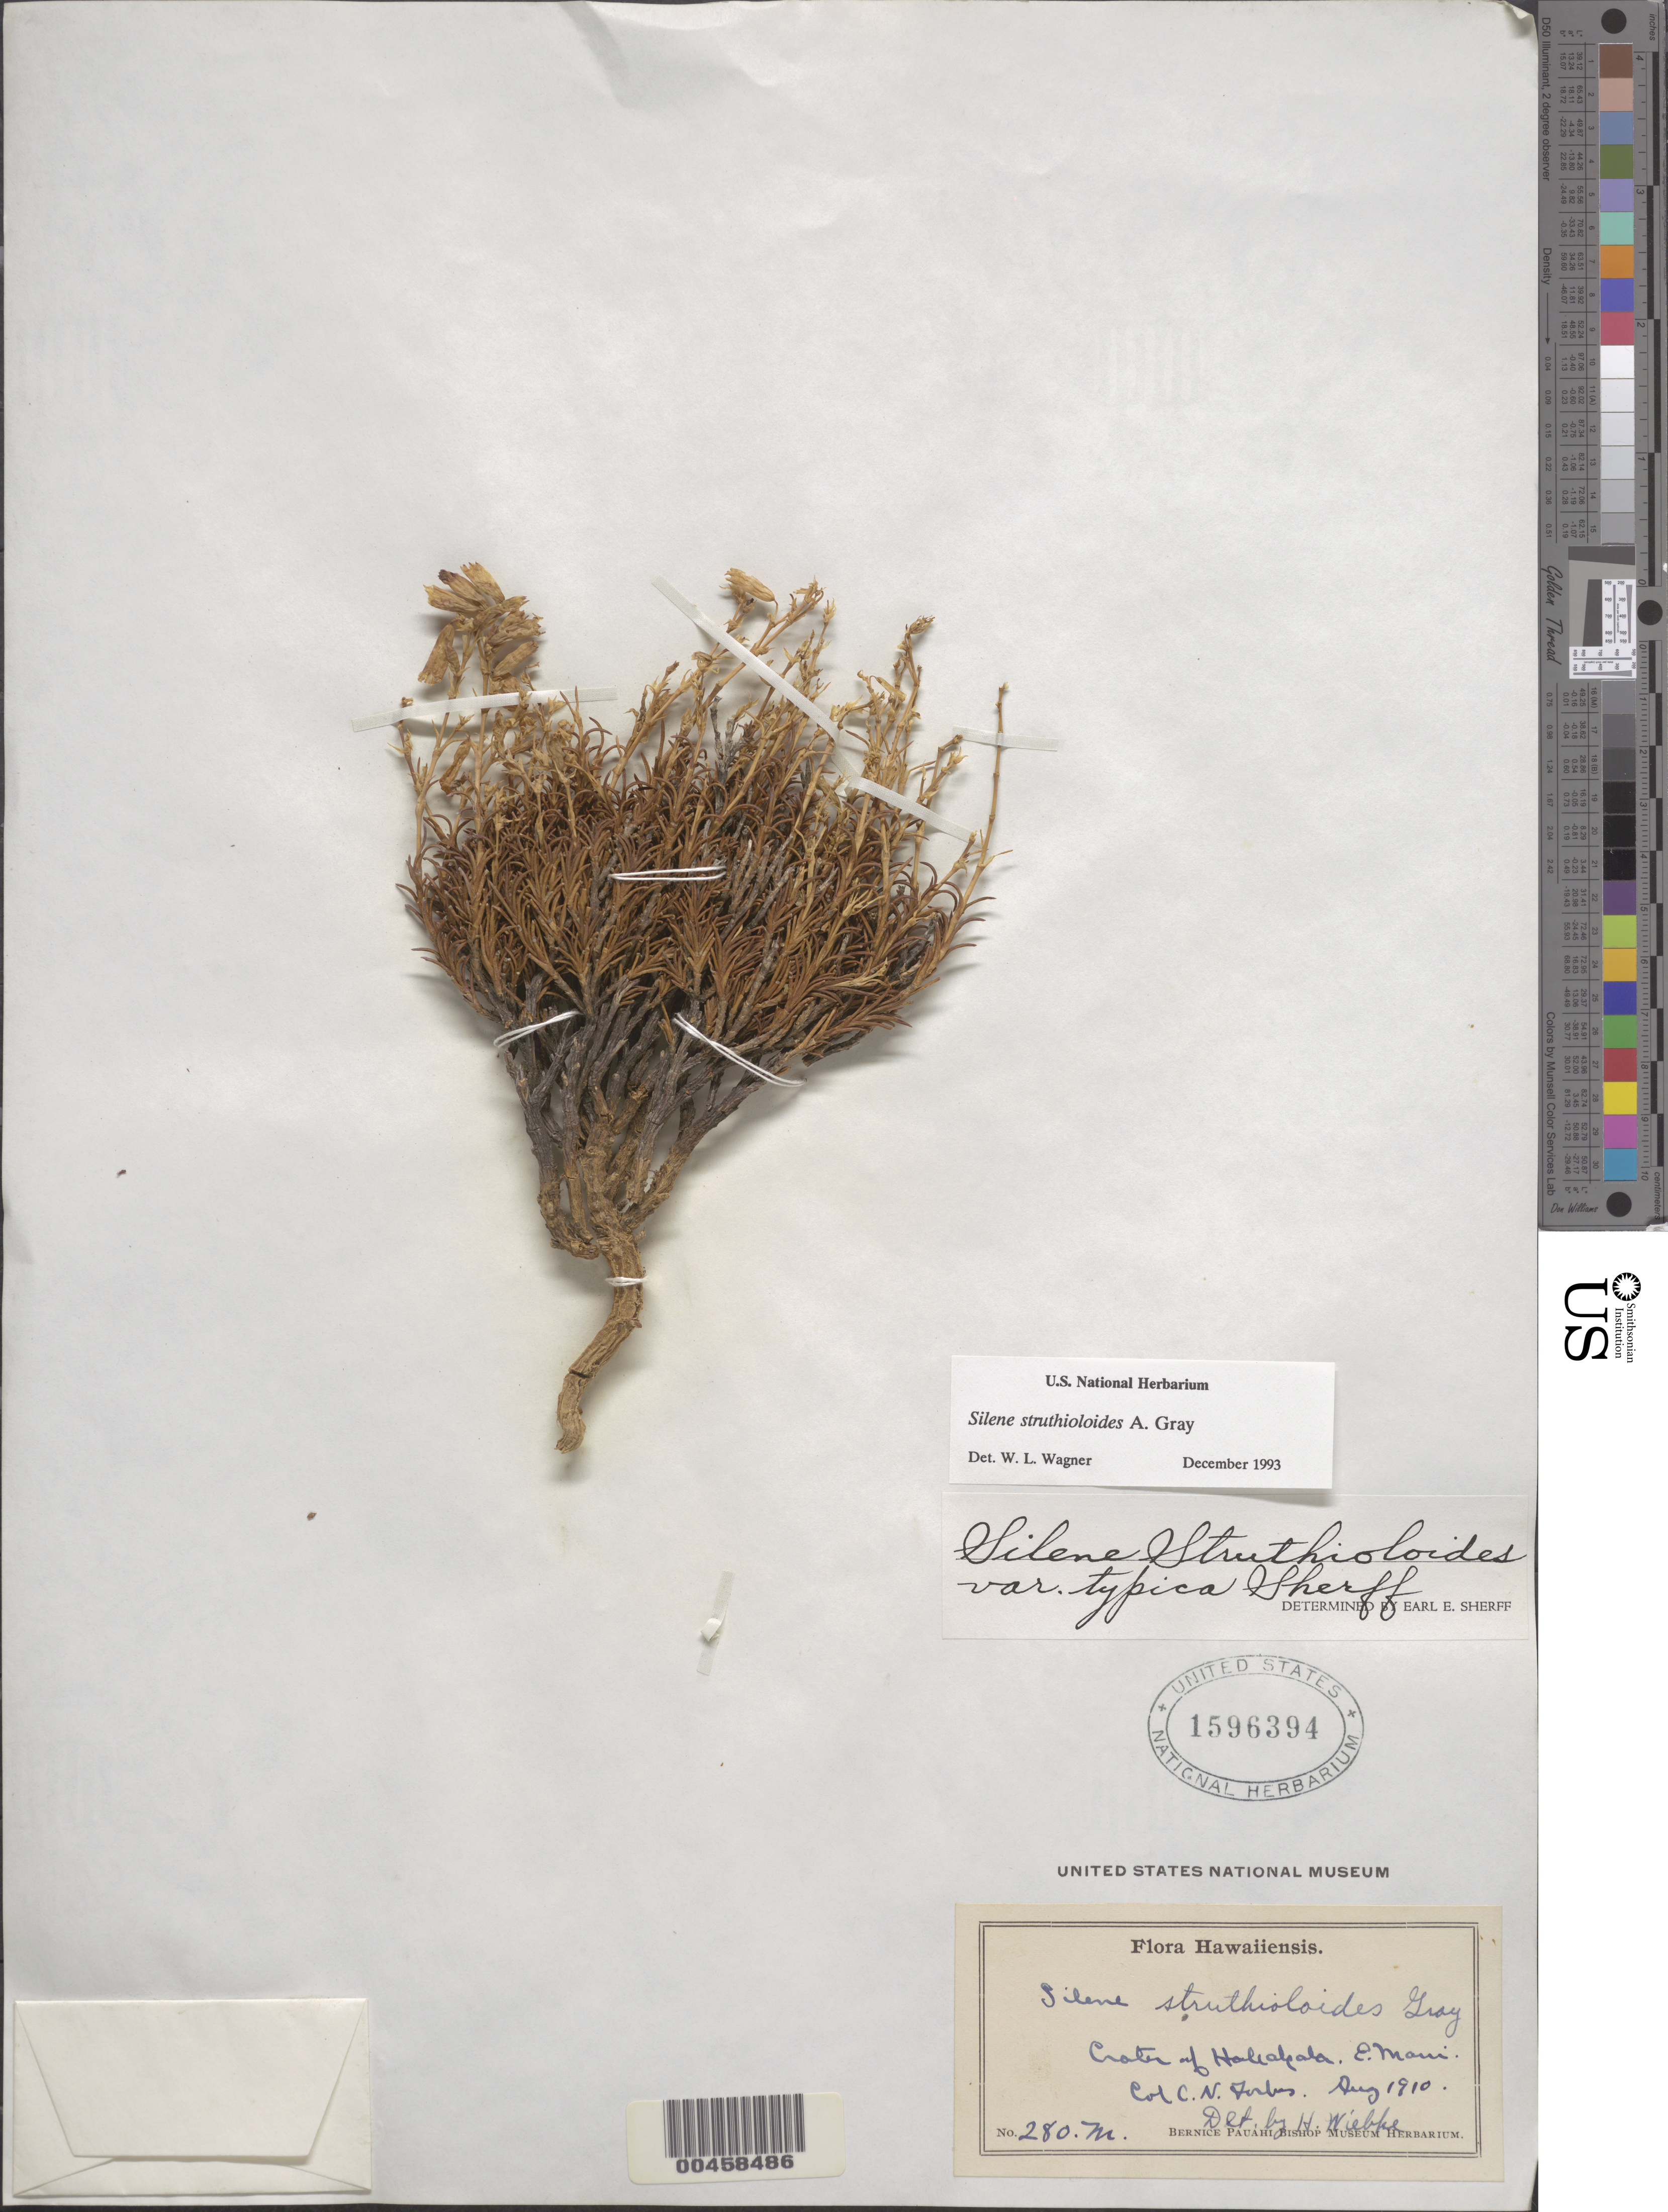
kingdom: Plantae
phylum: Tracheophyta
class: Magnoliopsida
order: Caryophyllales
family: Caryophyllaceae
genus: Silene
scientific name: Silene struthioloides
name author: A. Gray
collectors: C. N. Forbes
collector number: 280.M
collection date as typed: Aug 1910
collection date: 1910-08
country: United States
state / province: Hawaii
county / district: Maui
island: Maui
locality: Crater of Haleakala, E. Maui.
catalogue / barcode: US 1596394